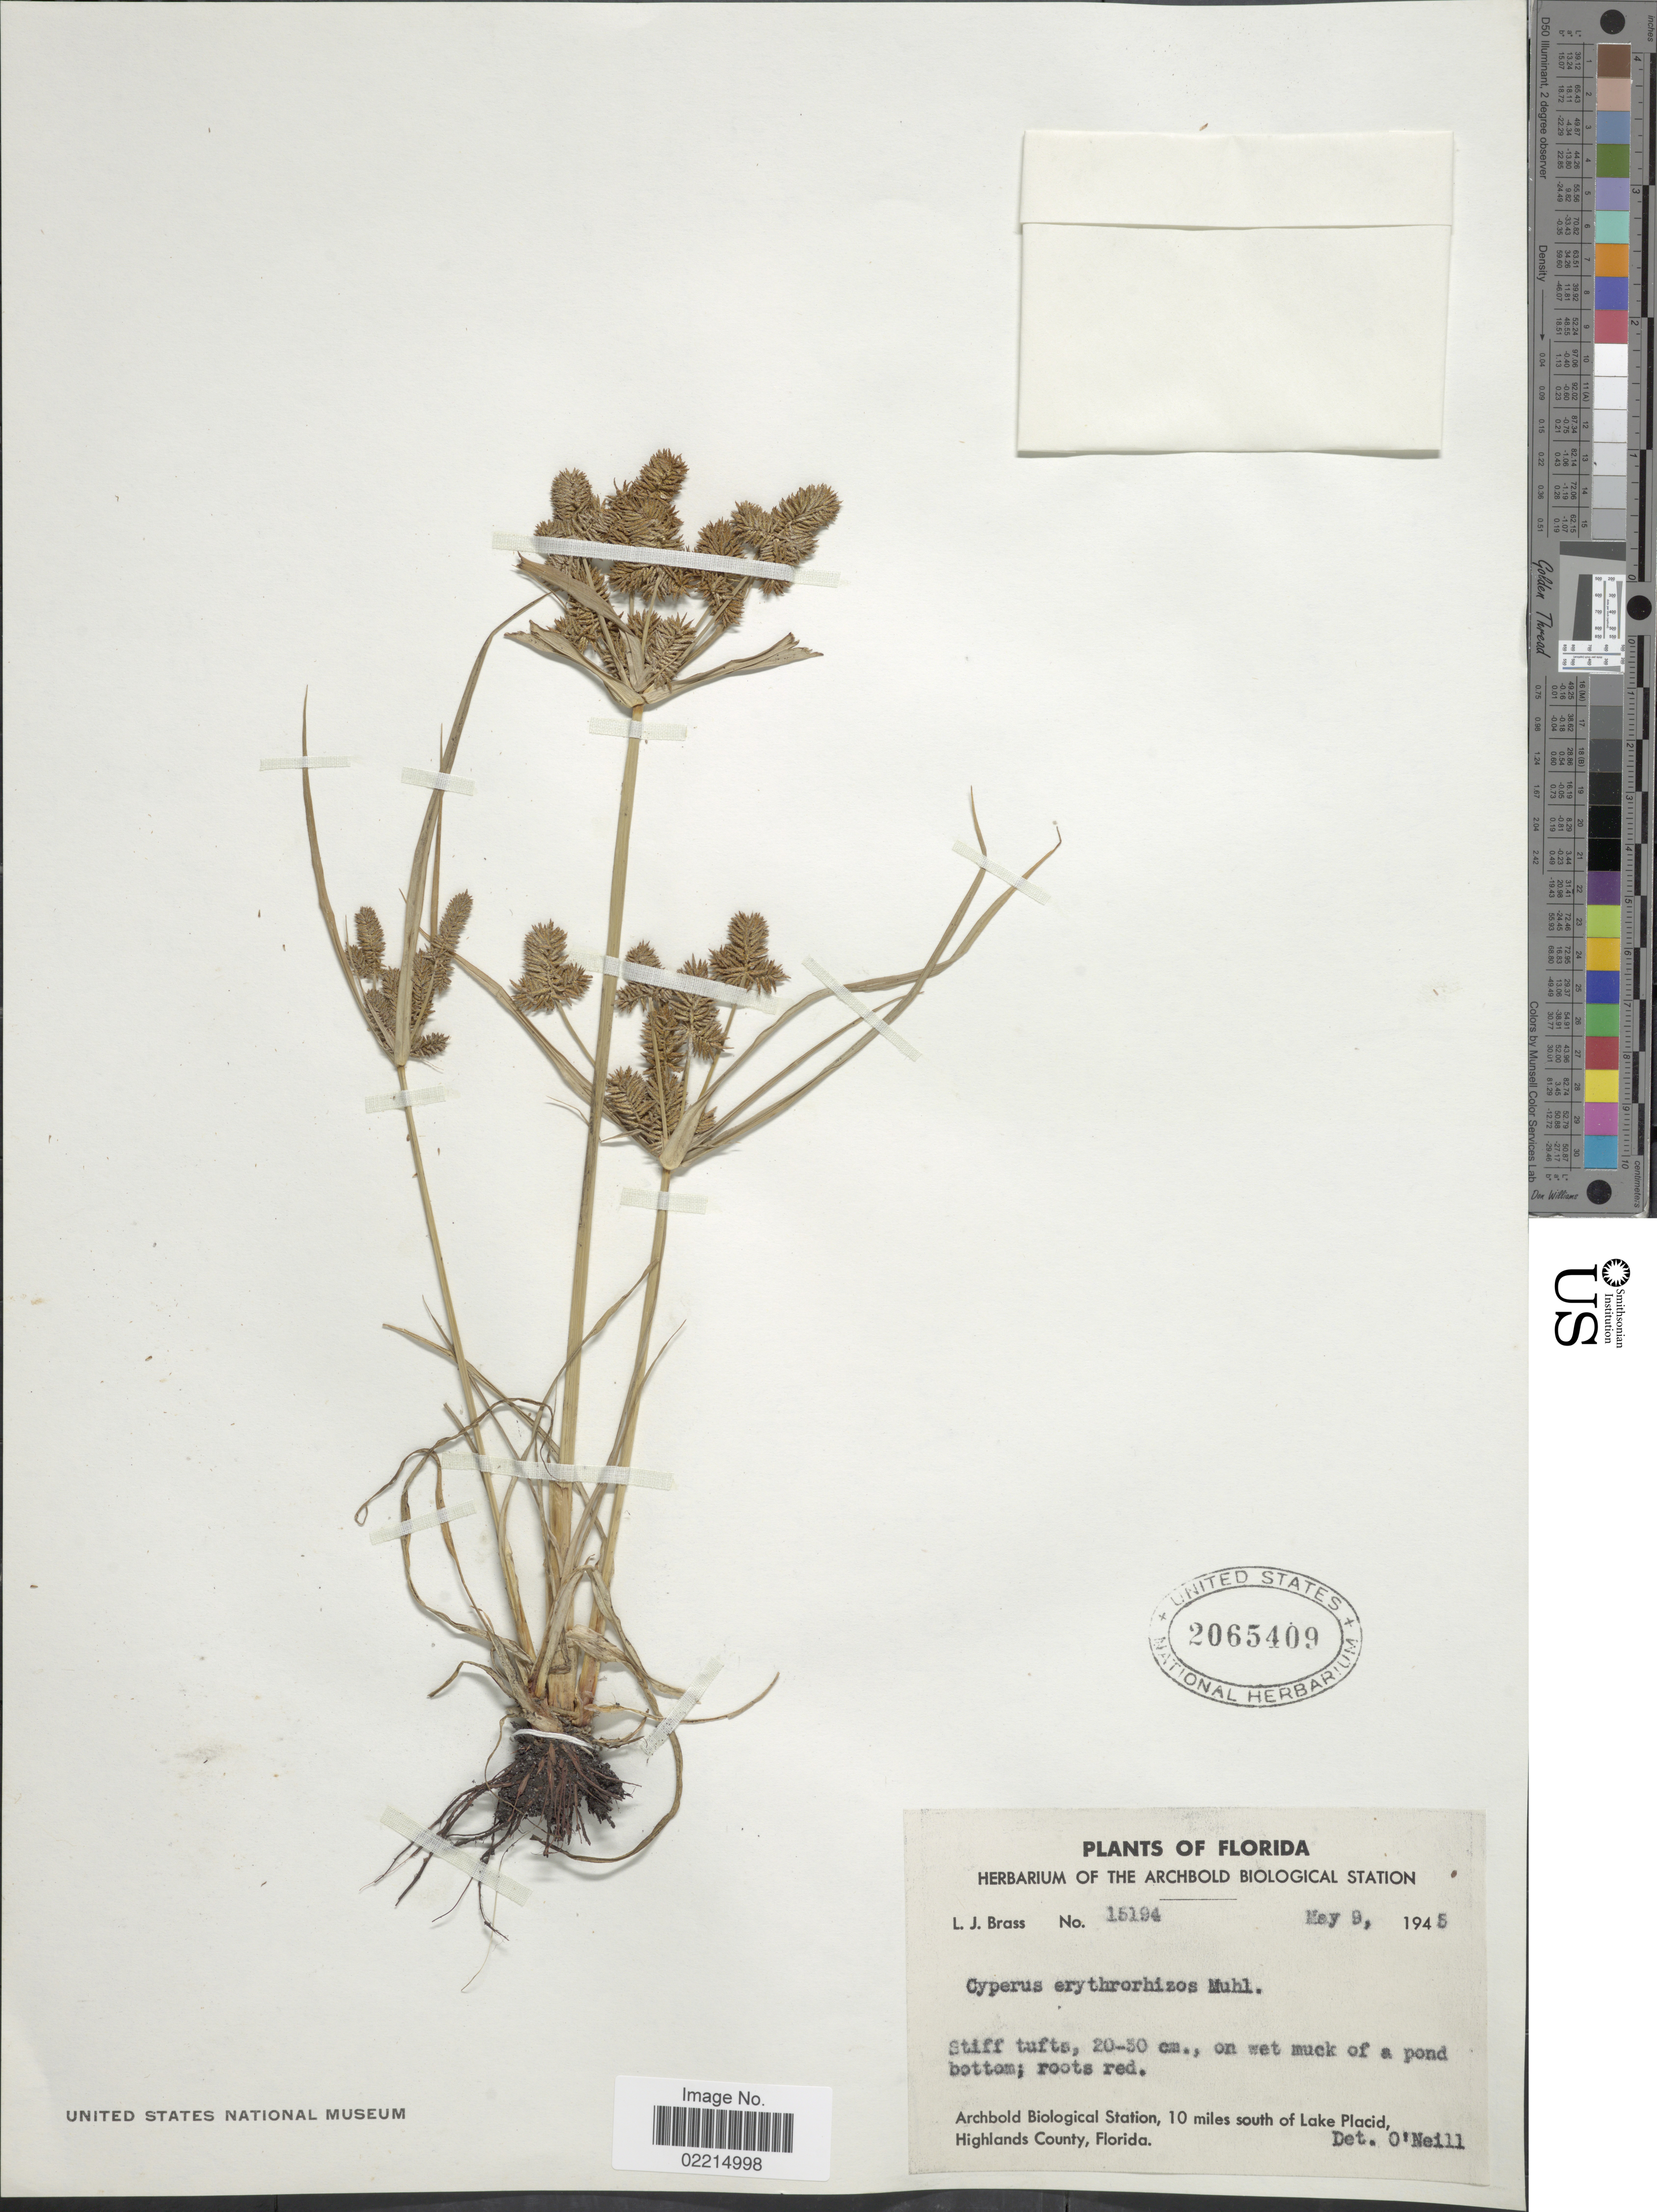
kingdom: Plantae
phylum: Tracheophyta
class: Liliopsida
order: Poales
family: Cyperaceae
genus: Cyperus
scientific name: Cyperus erythrorhizos Muhl.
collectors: L. J. Brass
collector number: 15194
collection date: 1945-05-09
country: United States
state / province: Florida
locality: On wet muck of a pond bottom, Archbold Biological Station. 10 miles south of Lake Placid, Highlands County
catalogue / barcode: US 2065409